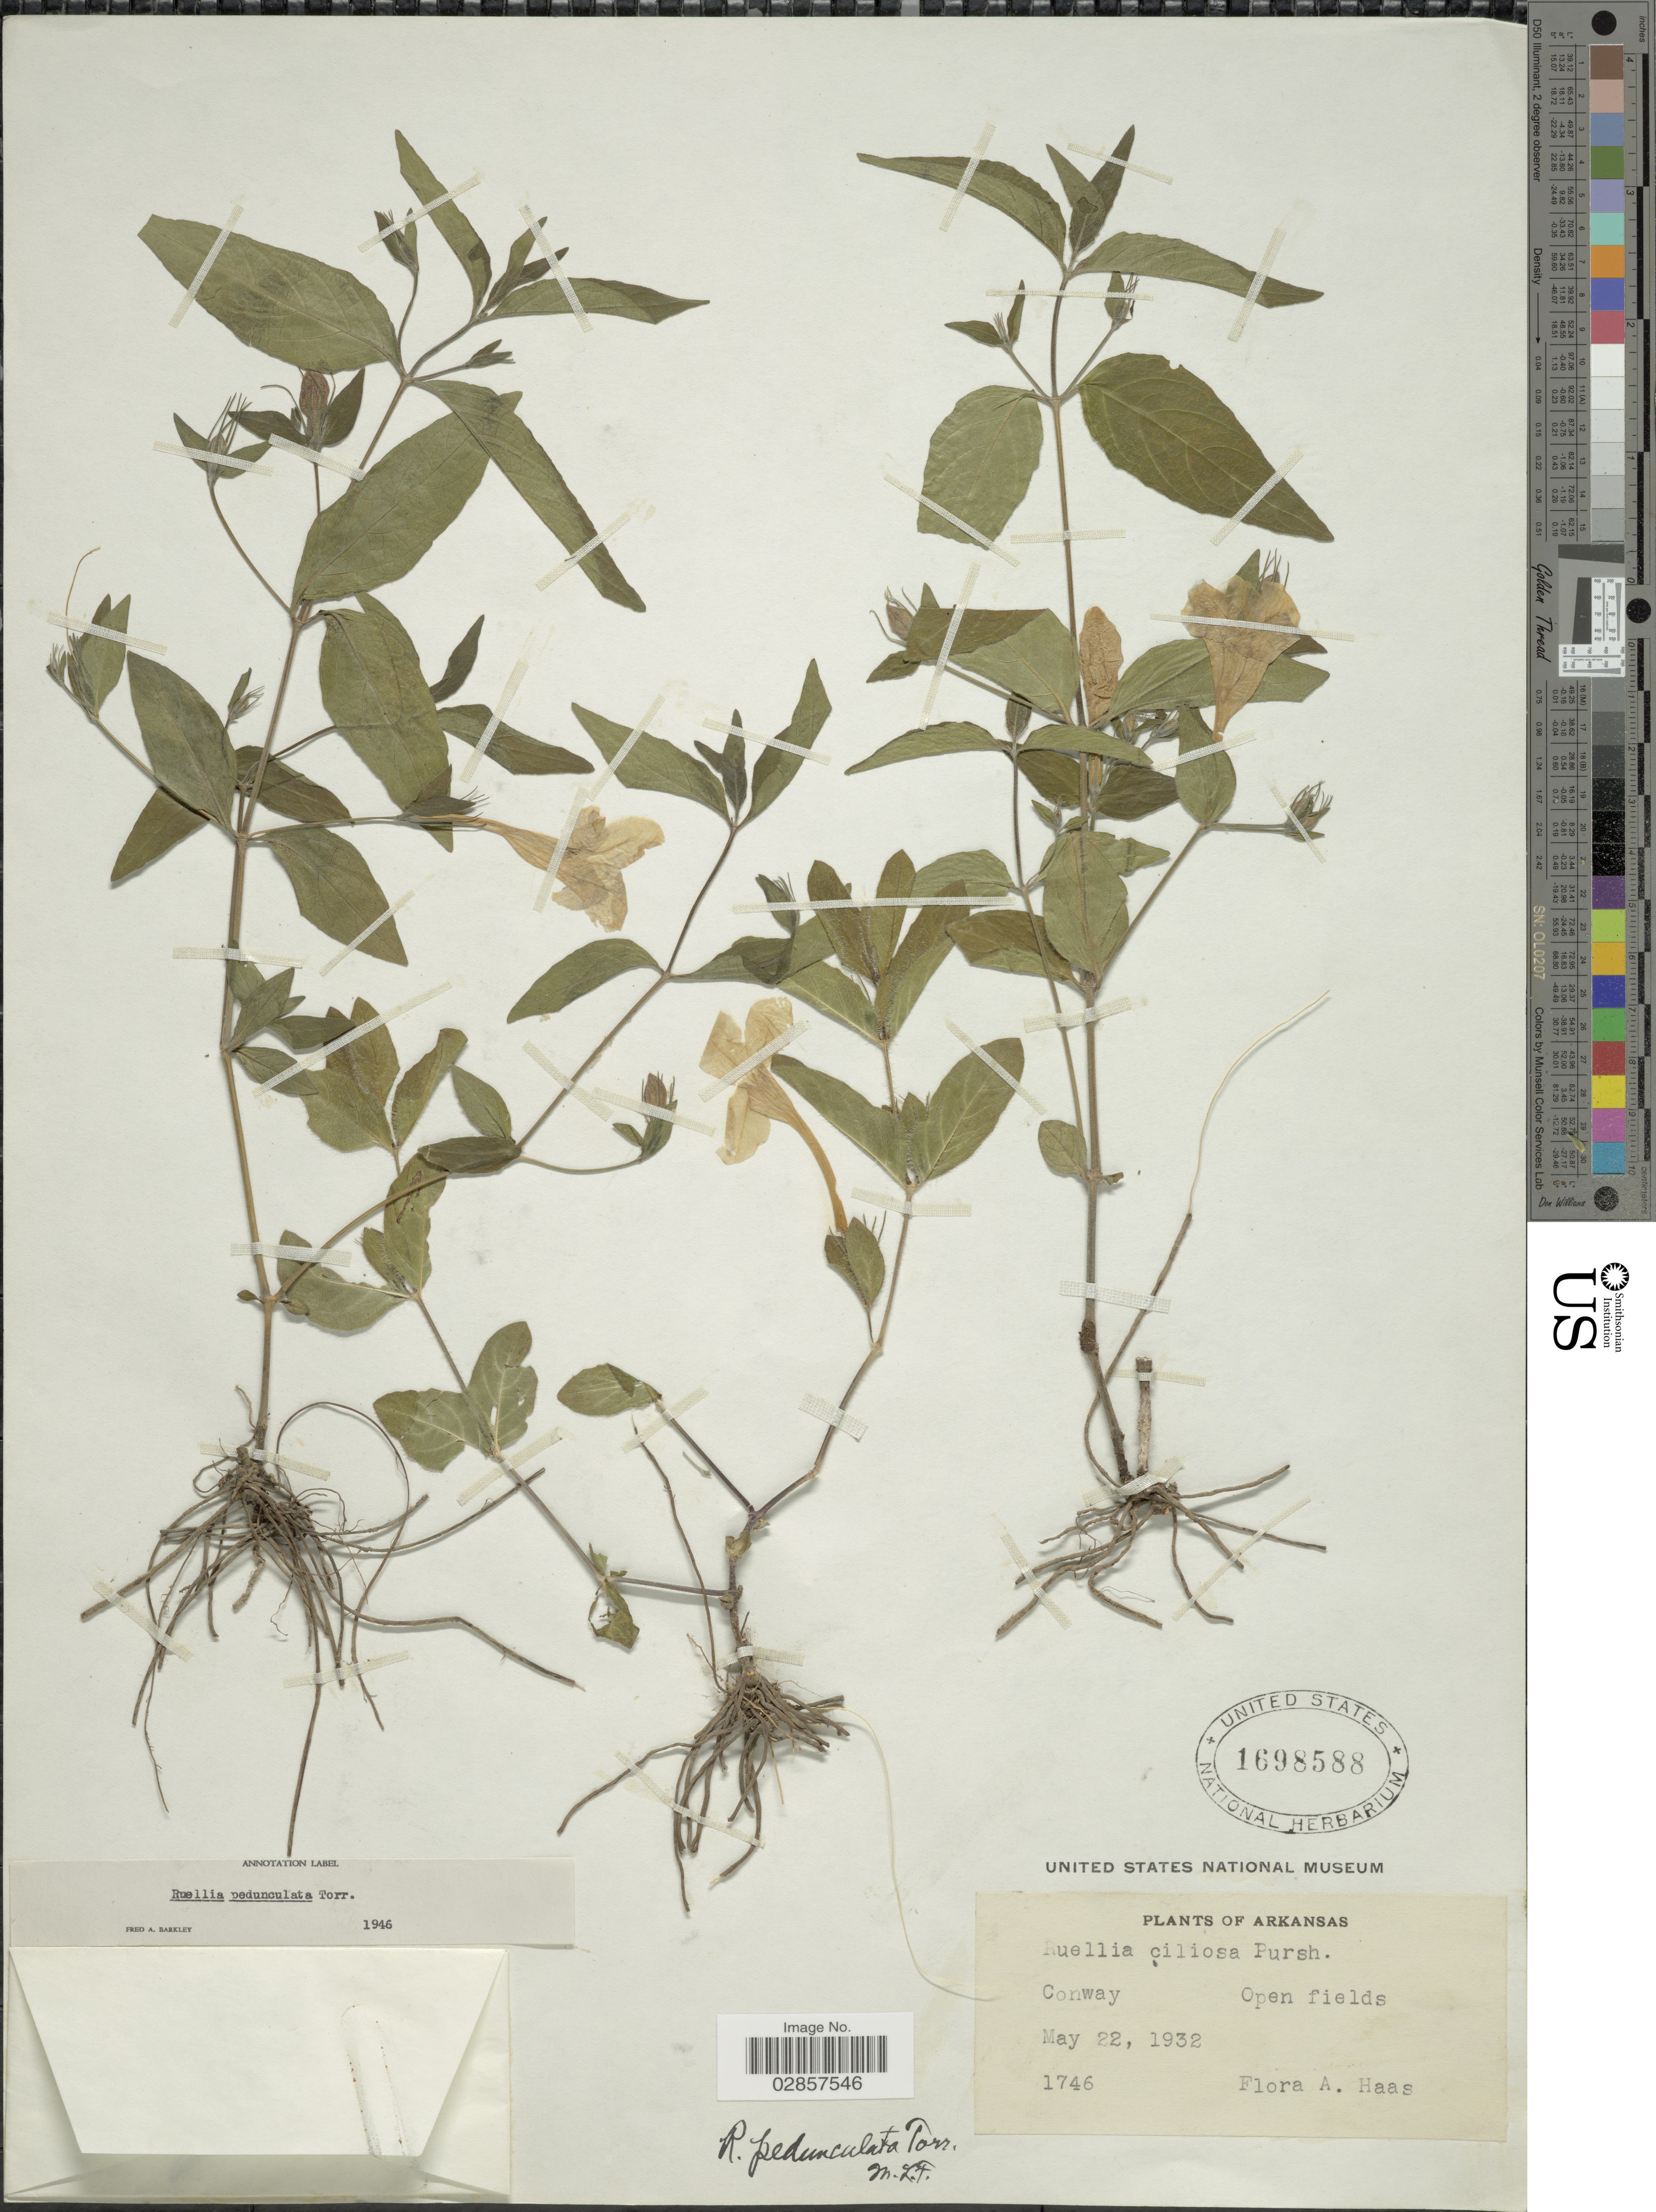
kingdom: Plantae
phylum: Tracheophyta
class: Magnoliopsida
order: Lamiales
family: Acanthaceae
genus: Ruellia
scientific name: Ruellia pedunculata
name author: Torr. ex A. Gray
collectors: F. A. Haas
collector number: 1746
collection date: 1932-05-22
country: United States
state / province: Arkansas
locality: Conway, Open fields.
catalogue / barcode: US 1698588